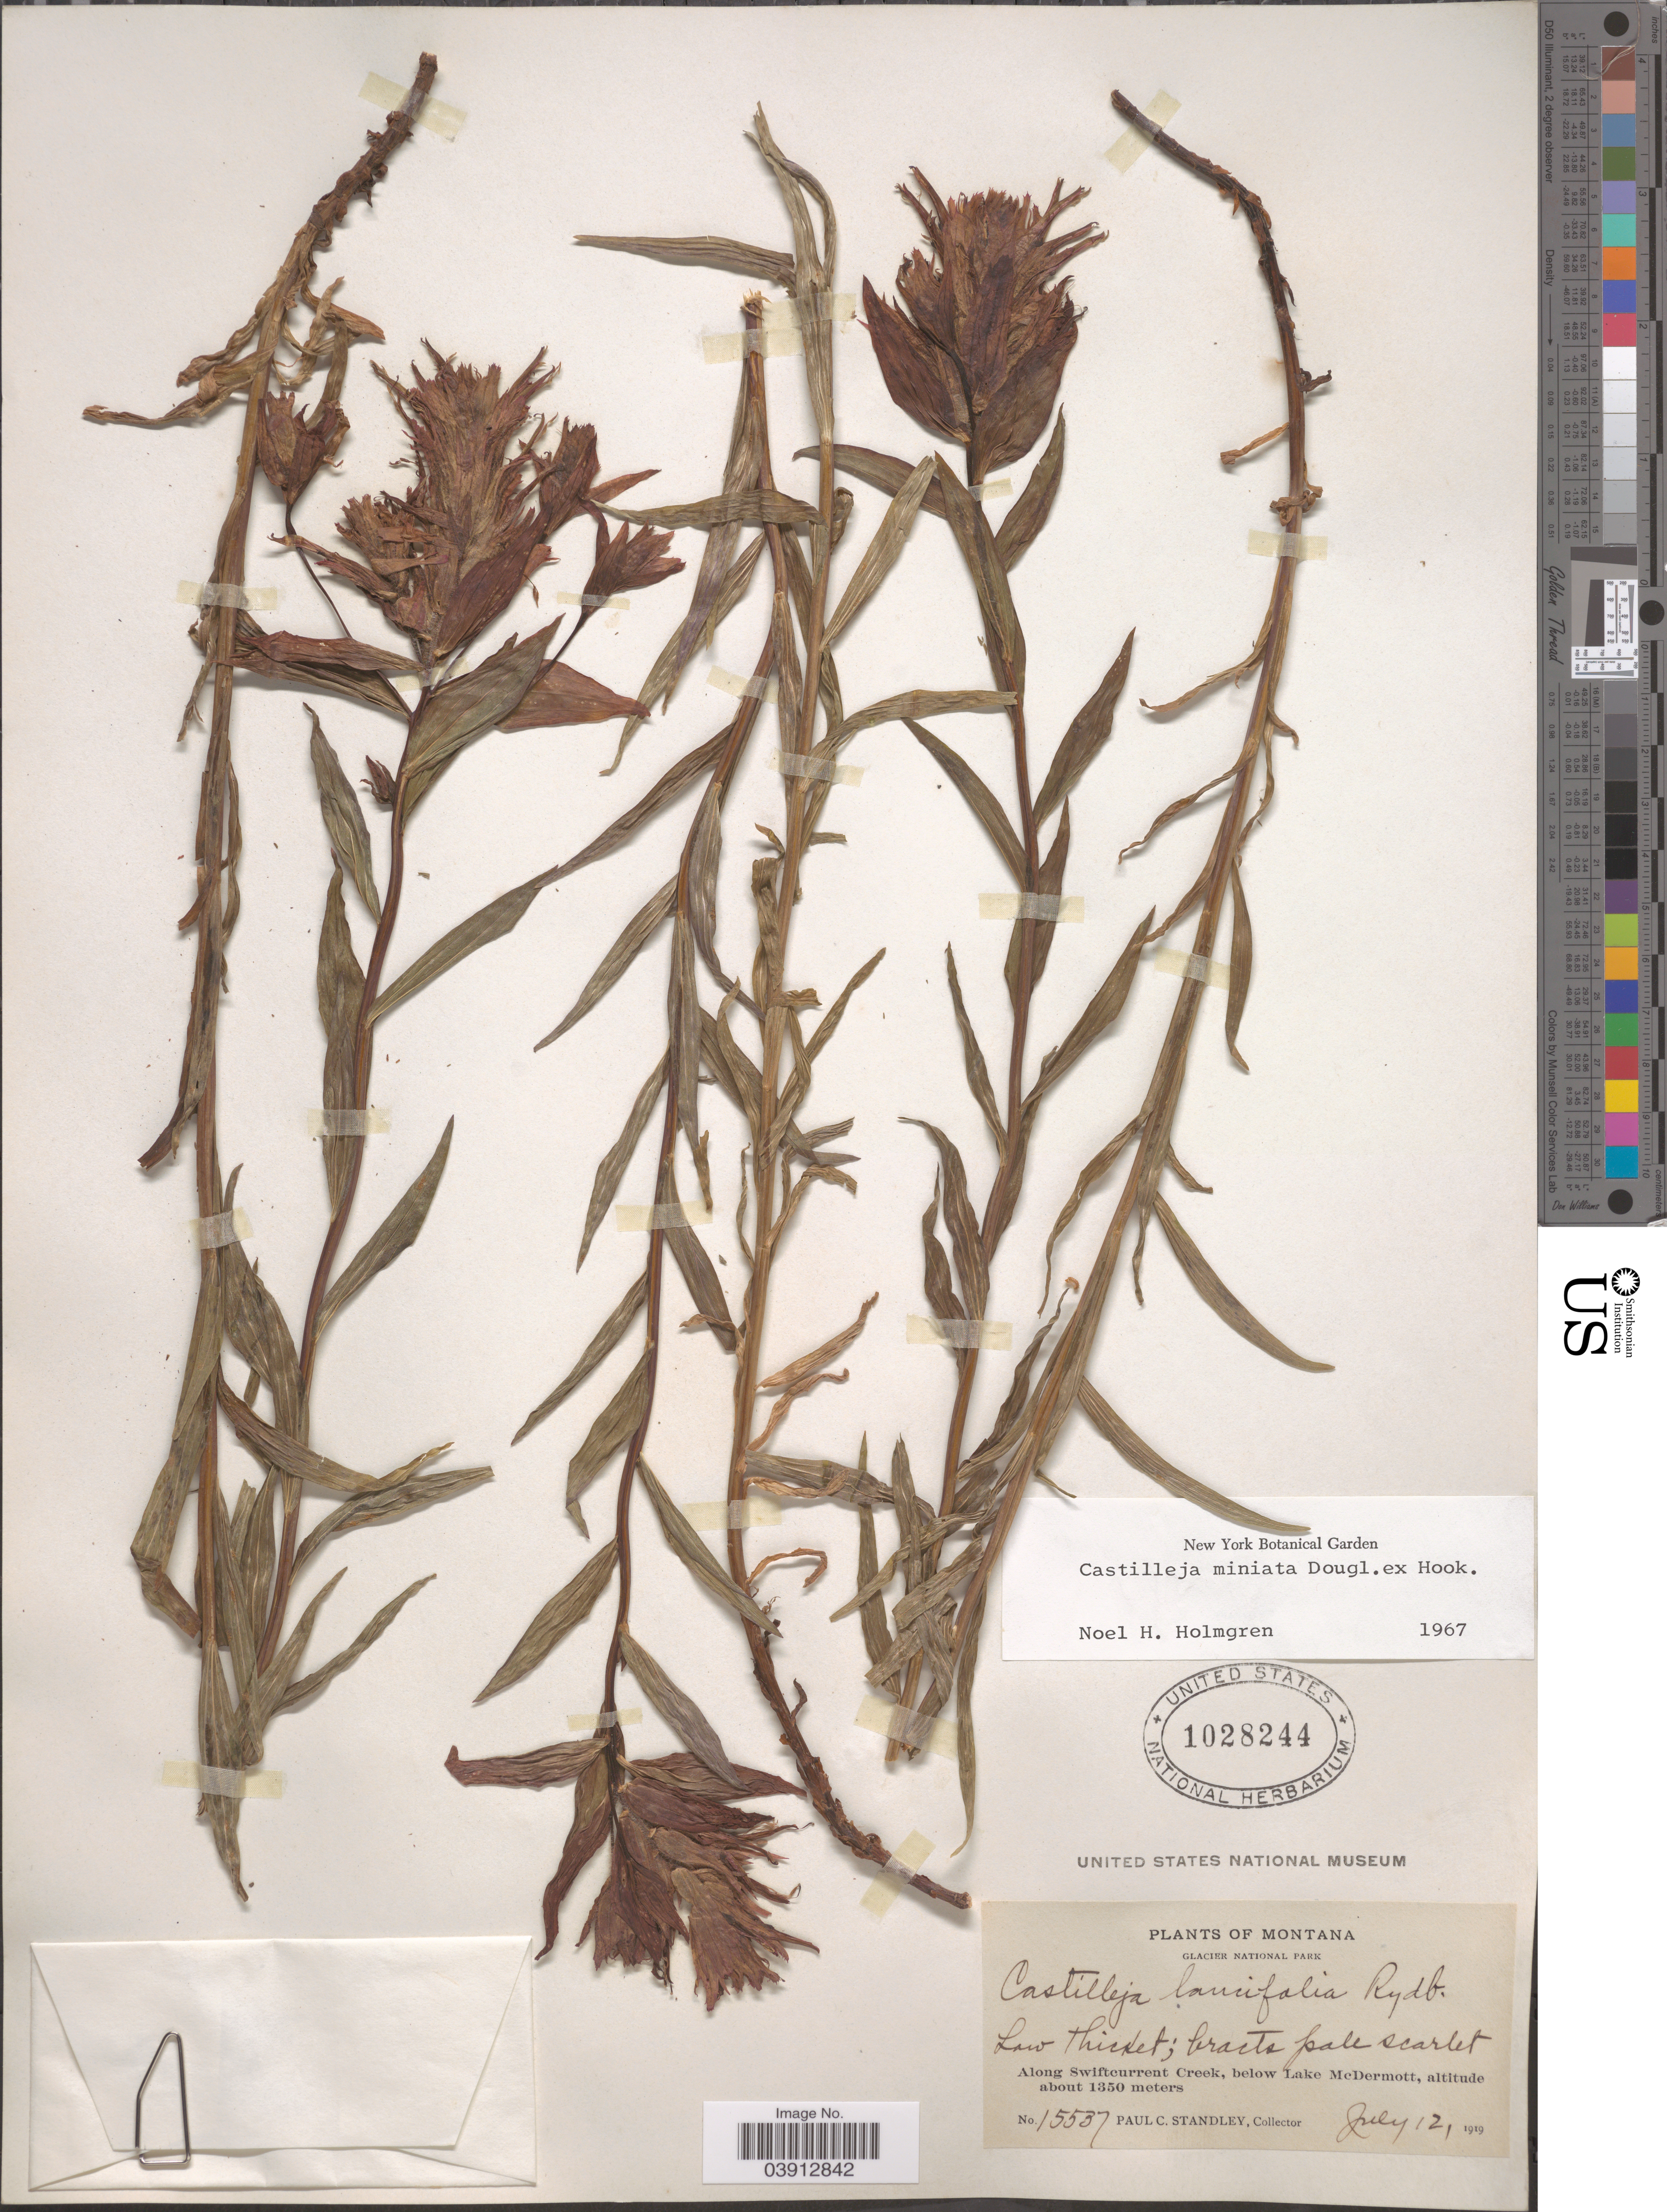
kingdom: Plantae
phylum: Tracheophyta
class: Magnoliopsida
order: Lamiales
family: Orobanchaceae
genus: Castilleja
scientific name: Castilleja miniata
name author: Douglas ex Hook.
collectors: P. C. Standley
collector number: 15537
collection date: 1919-07-12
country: United States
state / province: Montana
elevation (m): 1350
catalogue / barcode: US 1028244